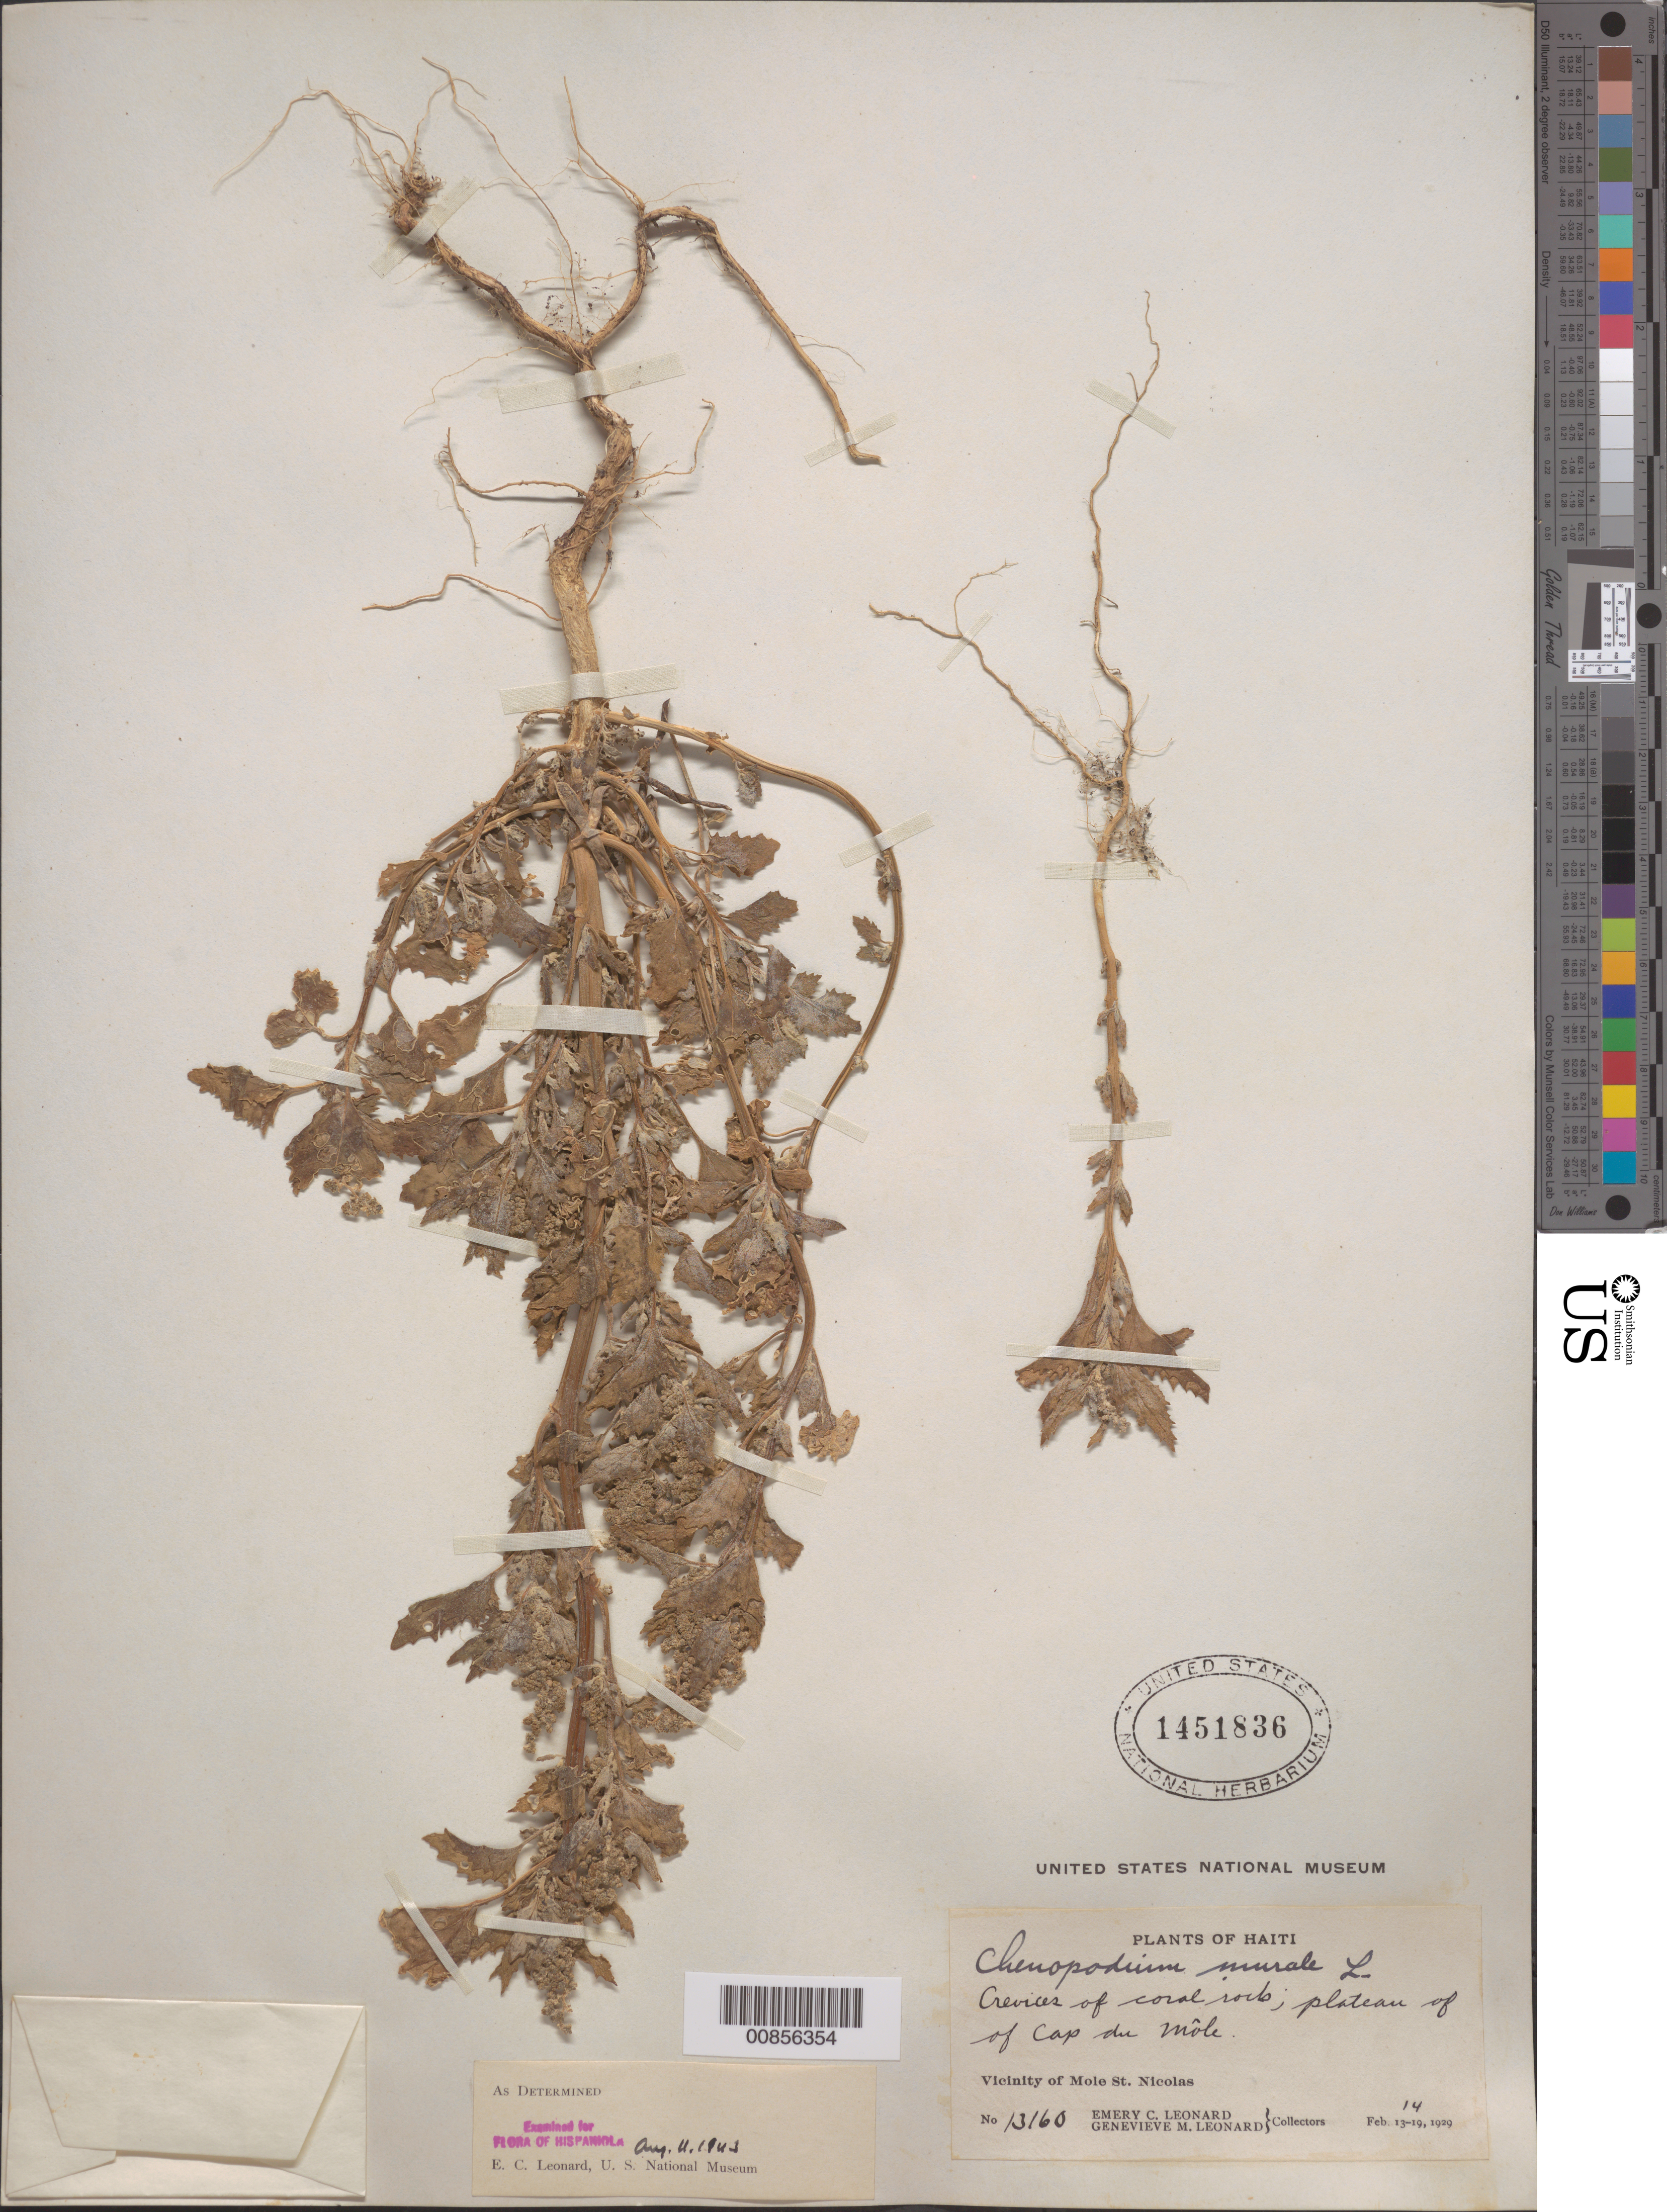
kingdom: Plantae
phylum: Tracheophyta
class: Magnoliopsida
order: Caryophyllales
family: Amaranthaceae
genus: Chenopodium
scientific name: Chenopodium murale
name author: L.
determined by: Leonard, Emery C., (US)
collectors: E. C. Leonard & G. M. Leonard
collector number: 13160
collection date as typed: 14 Feb 1929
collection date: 1929-02-14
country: Haiti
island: Hispaniola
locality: Vicinity of Mole St. Nicolas. Plateau of Cap du Môle.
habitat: Crevices of coral rock.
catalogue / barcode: US 1451836